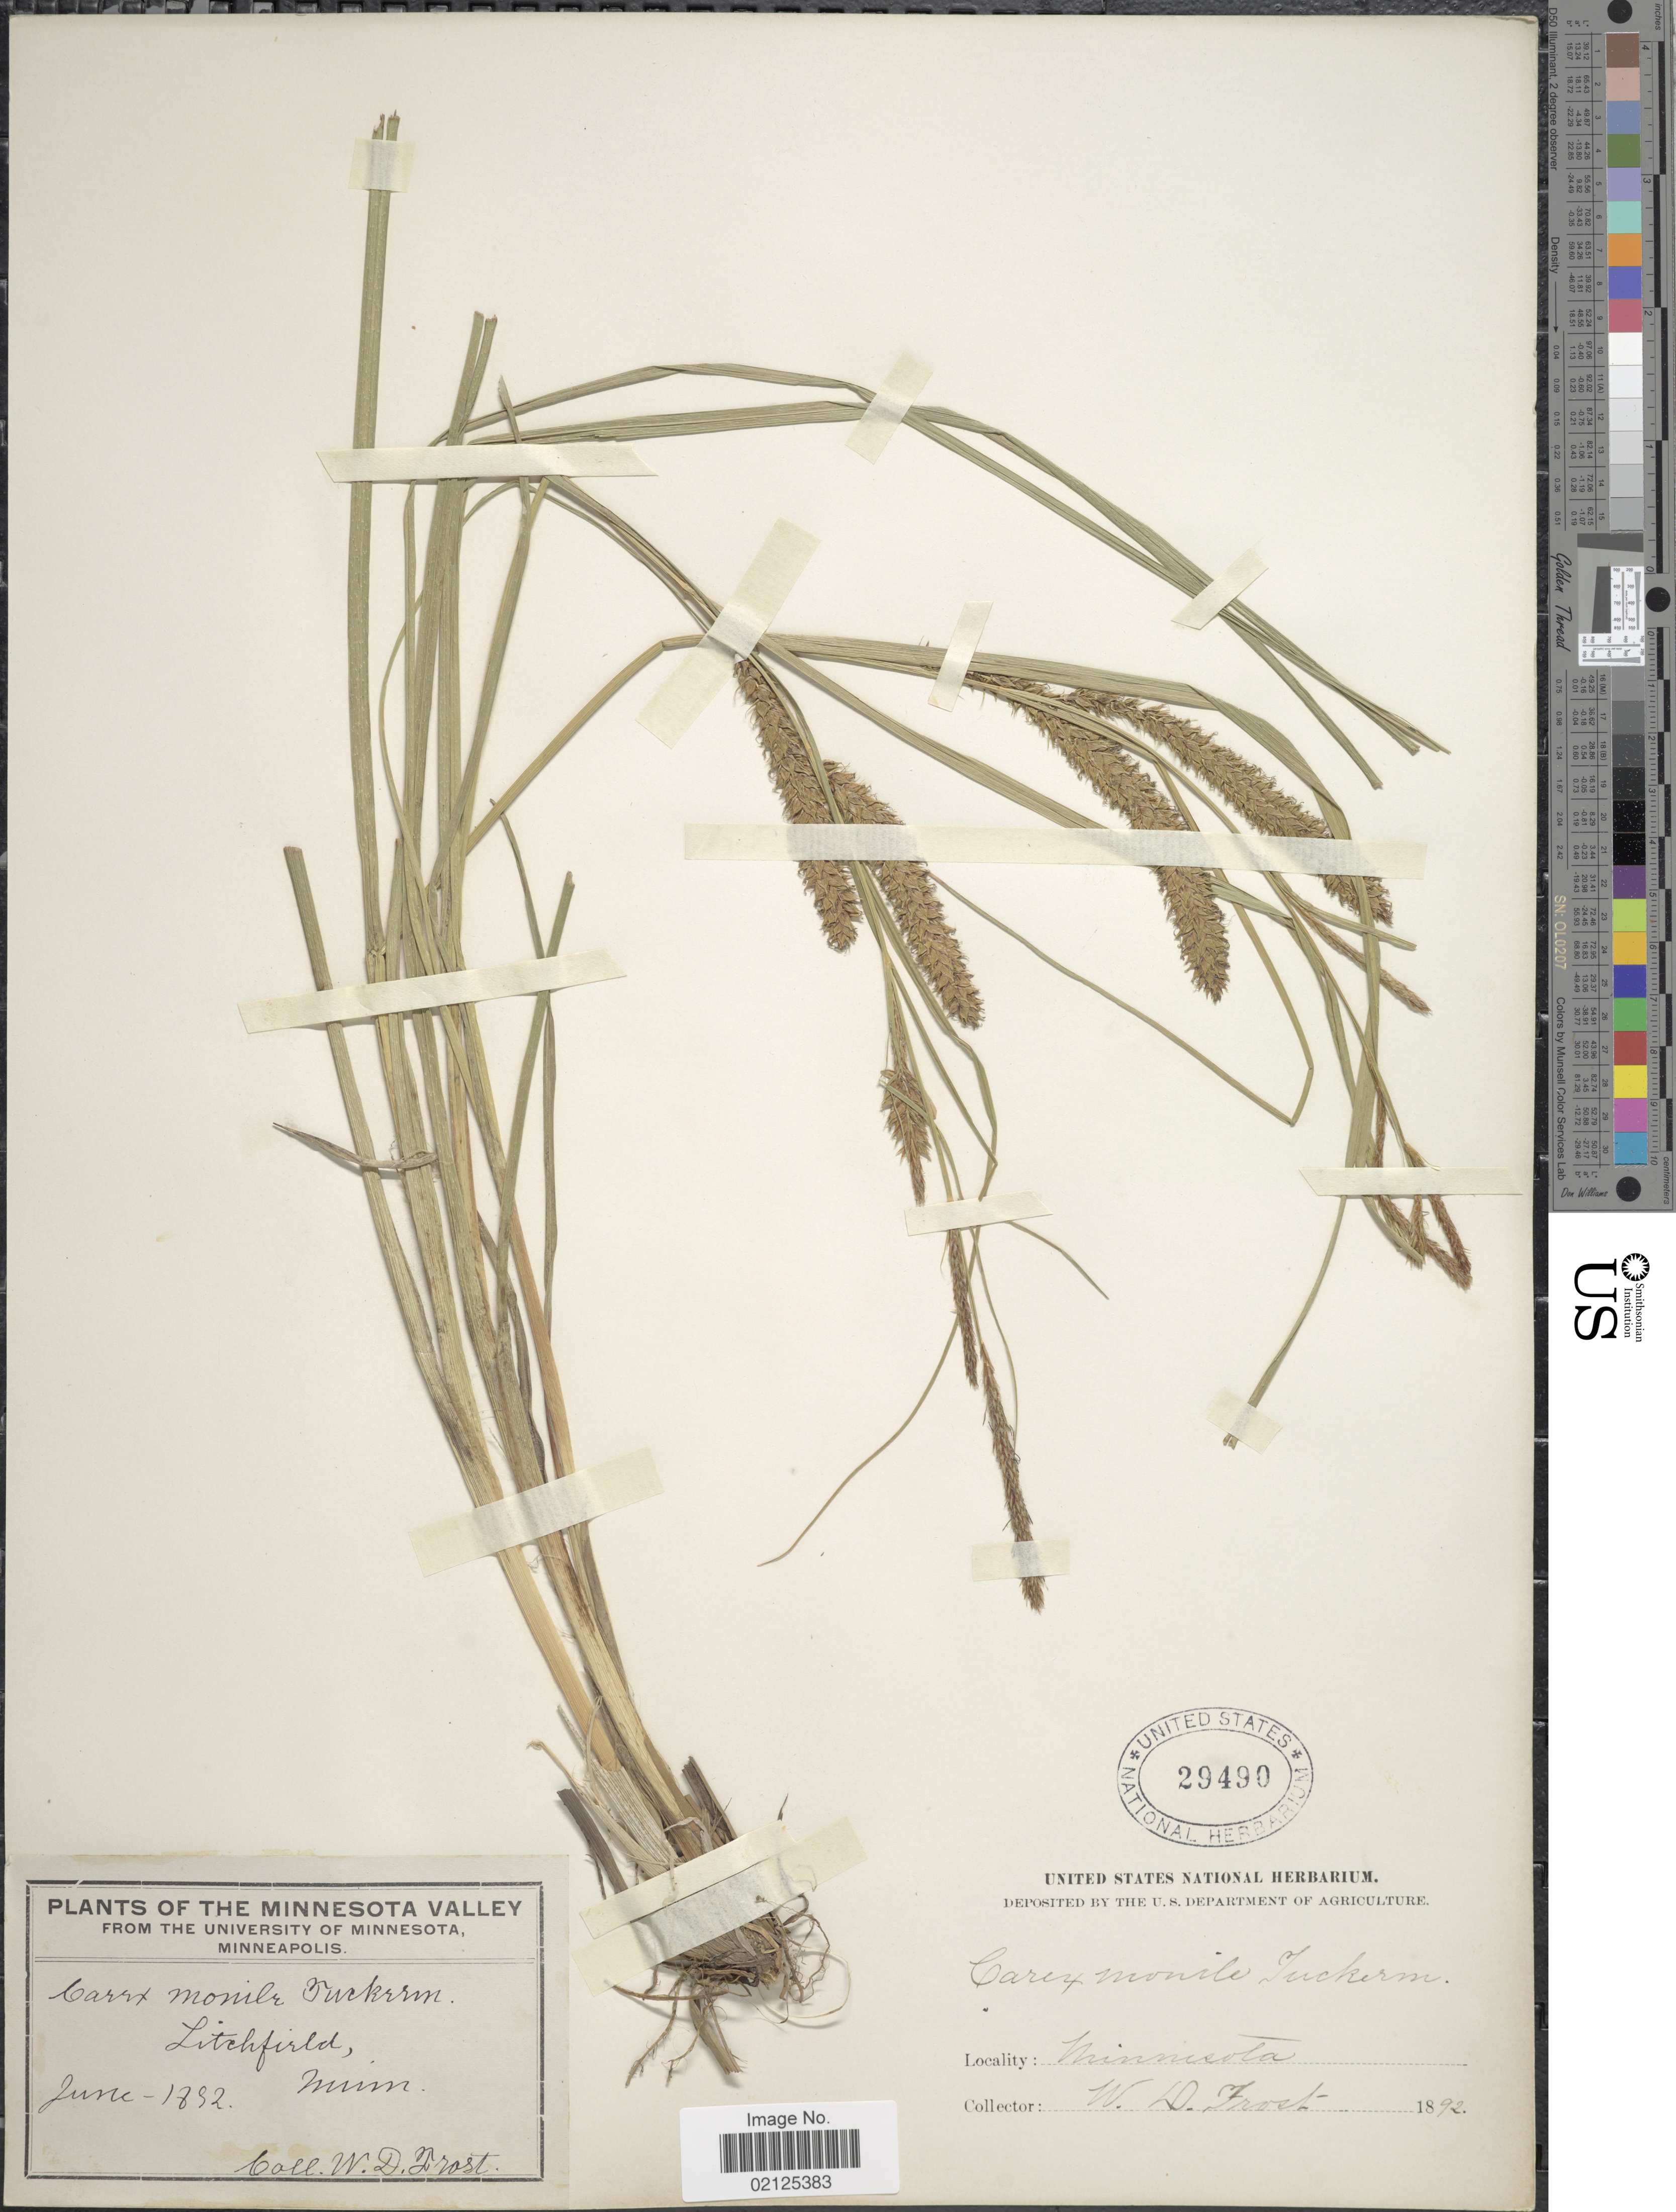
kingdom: Plantae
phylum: Tracheophyta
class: Liliopsida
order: Poales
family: Cyperaceae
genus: Carex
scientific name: Carex vesicaria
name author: L.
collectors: W. Frost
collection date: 1892-06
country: United States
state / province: Minnesota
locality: The Minnesota Valley, Litchfield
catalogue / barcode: US 29490